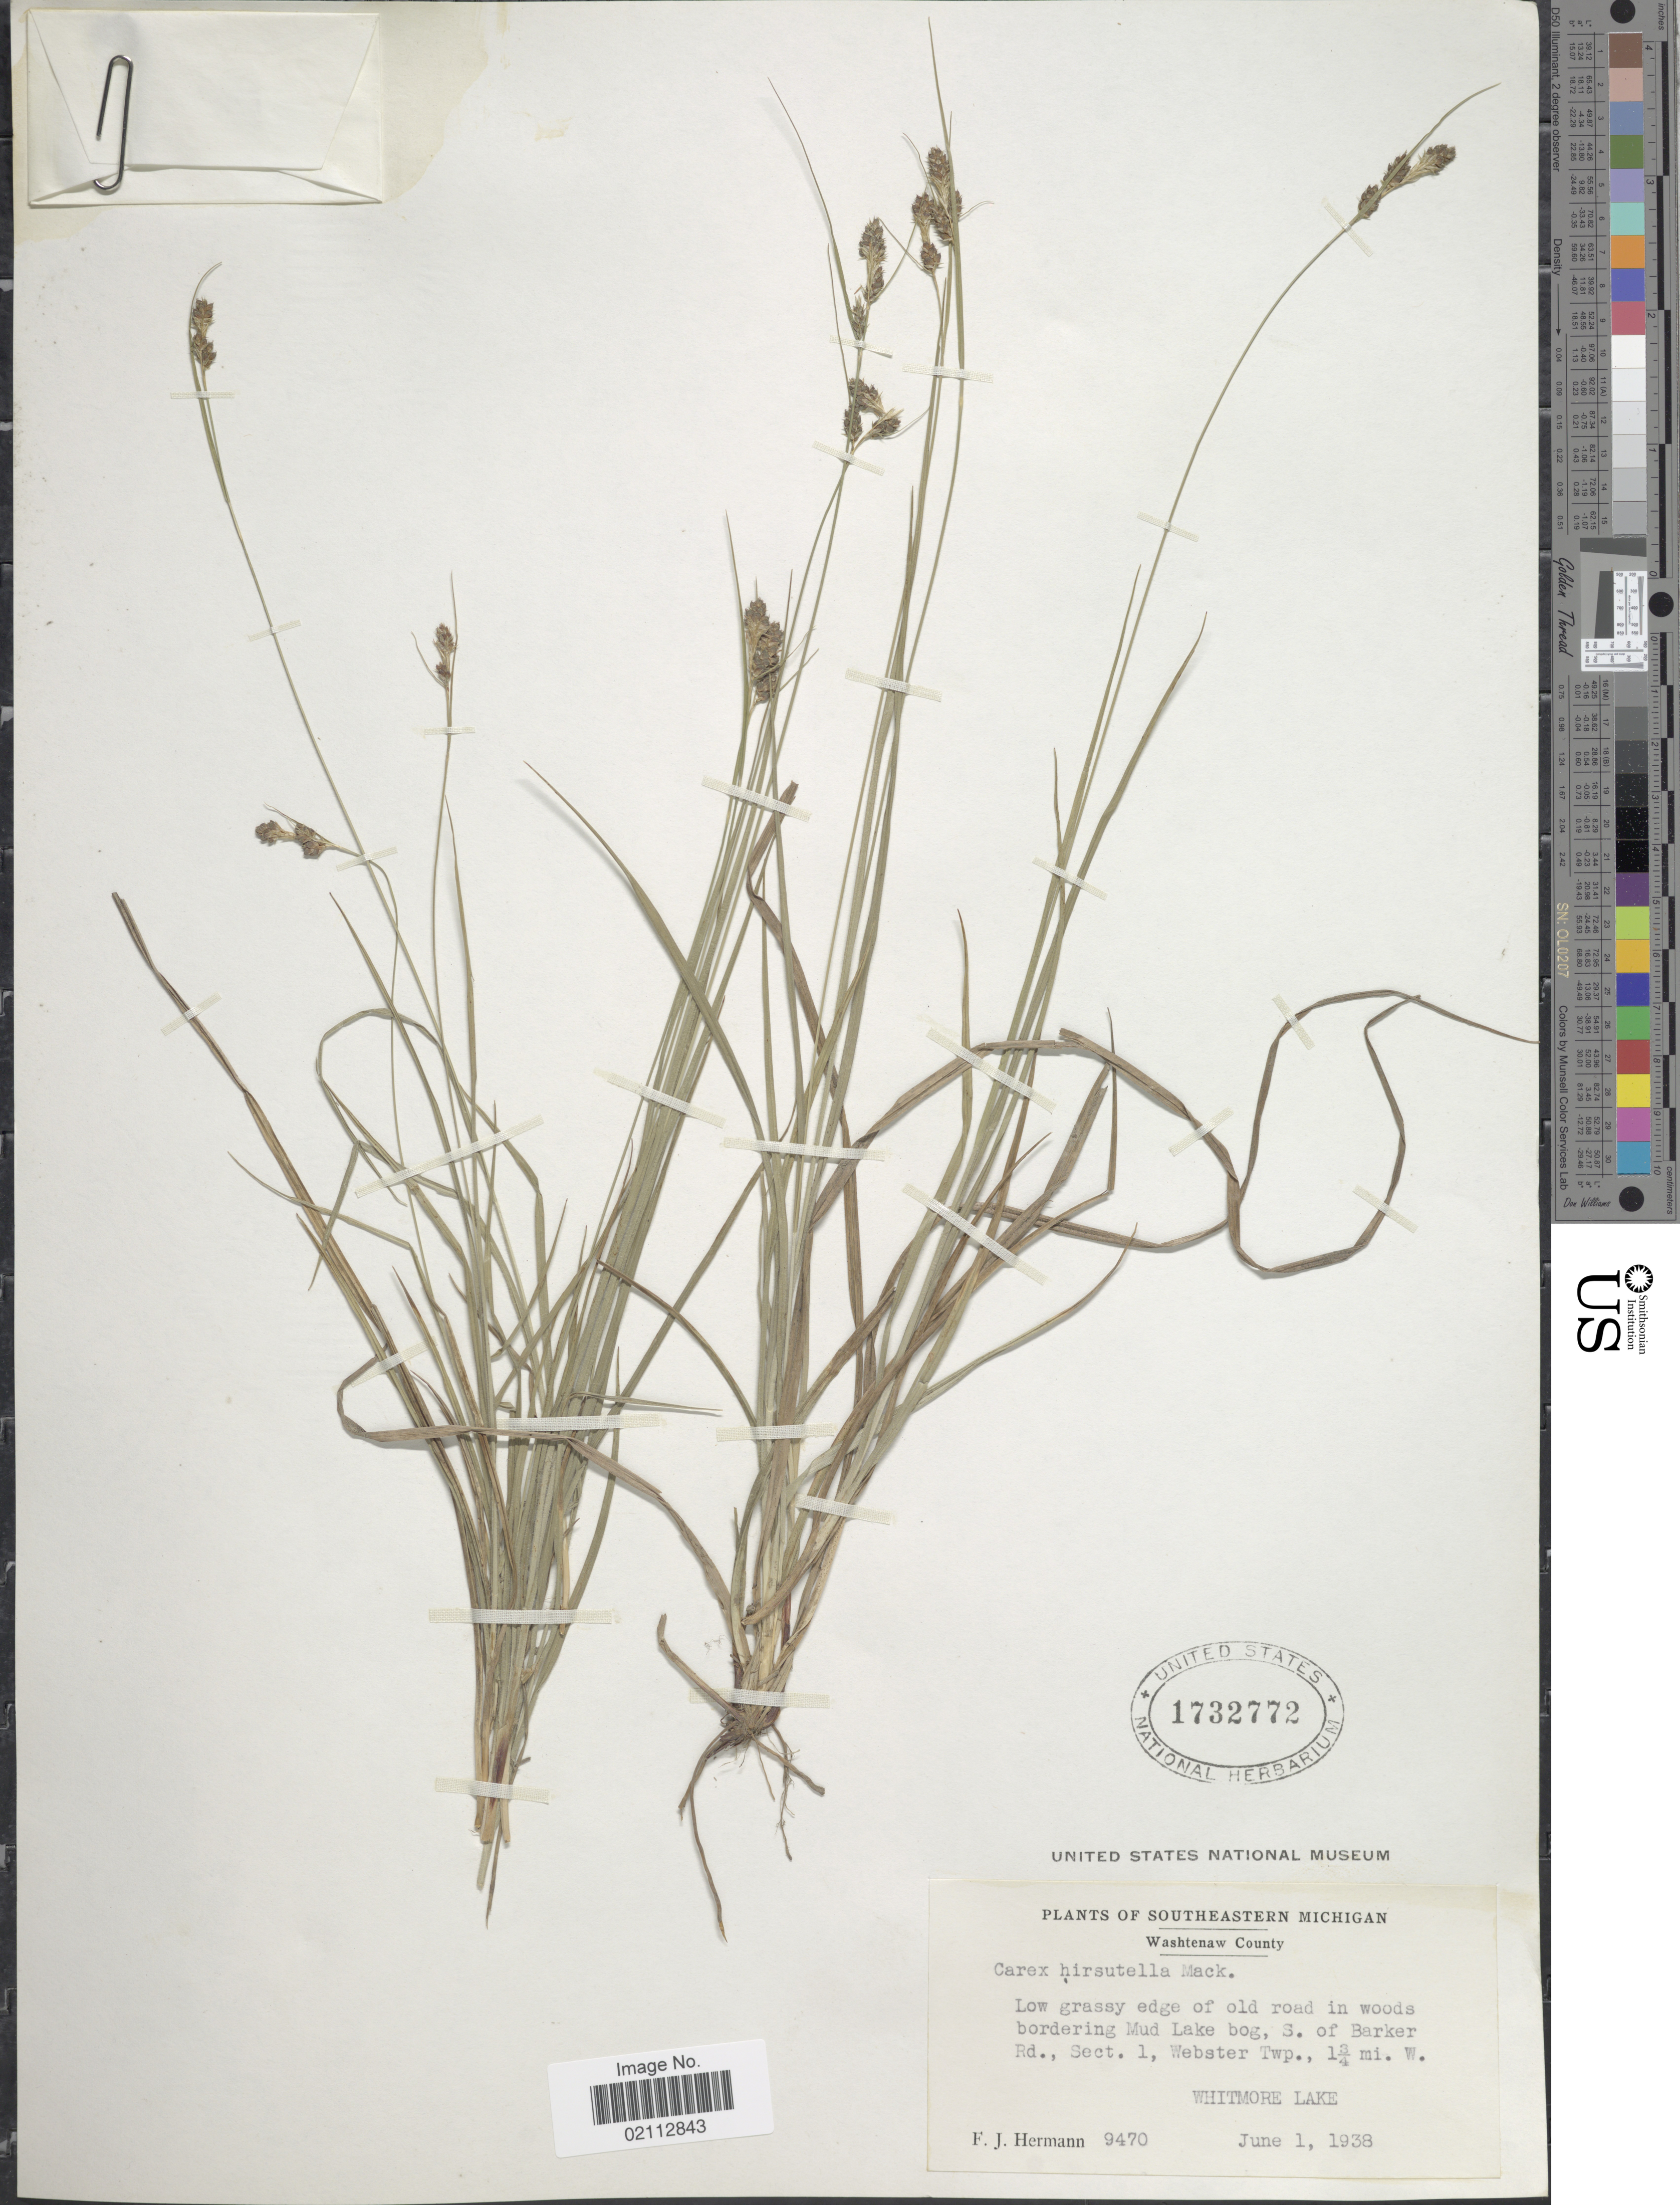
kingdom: Plantae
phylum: Tracheophyta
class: Liliopsida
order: Poales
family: Cyperaceae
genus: Carex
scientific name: Carex hirsutella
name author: Mack.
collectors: F. J. Hermann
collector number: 9470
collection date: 1938-06-01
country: United States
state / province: Michigan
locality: Southeastern Michigan. Washtenaw County. bordering Mud Lake bog, S. of Barker Rd., Sect. 1, Webster Twp., 1¾ mi. W. Whitmore Lake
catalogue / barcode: US 1732772